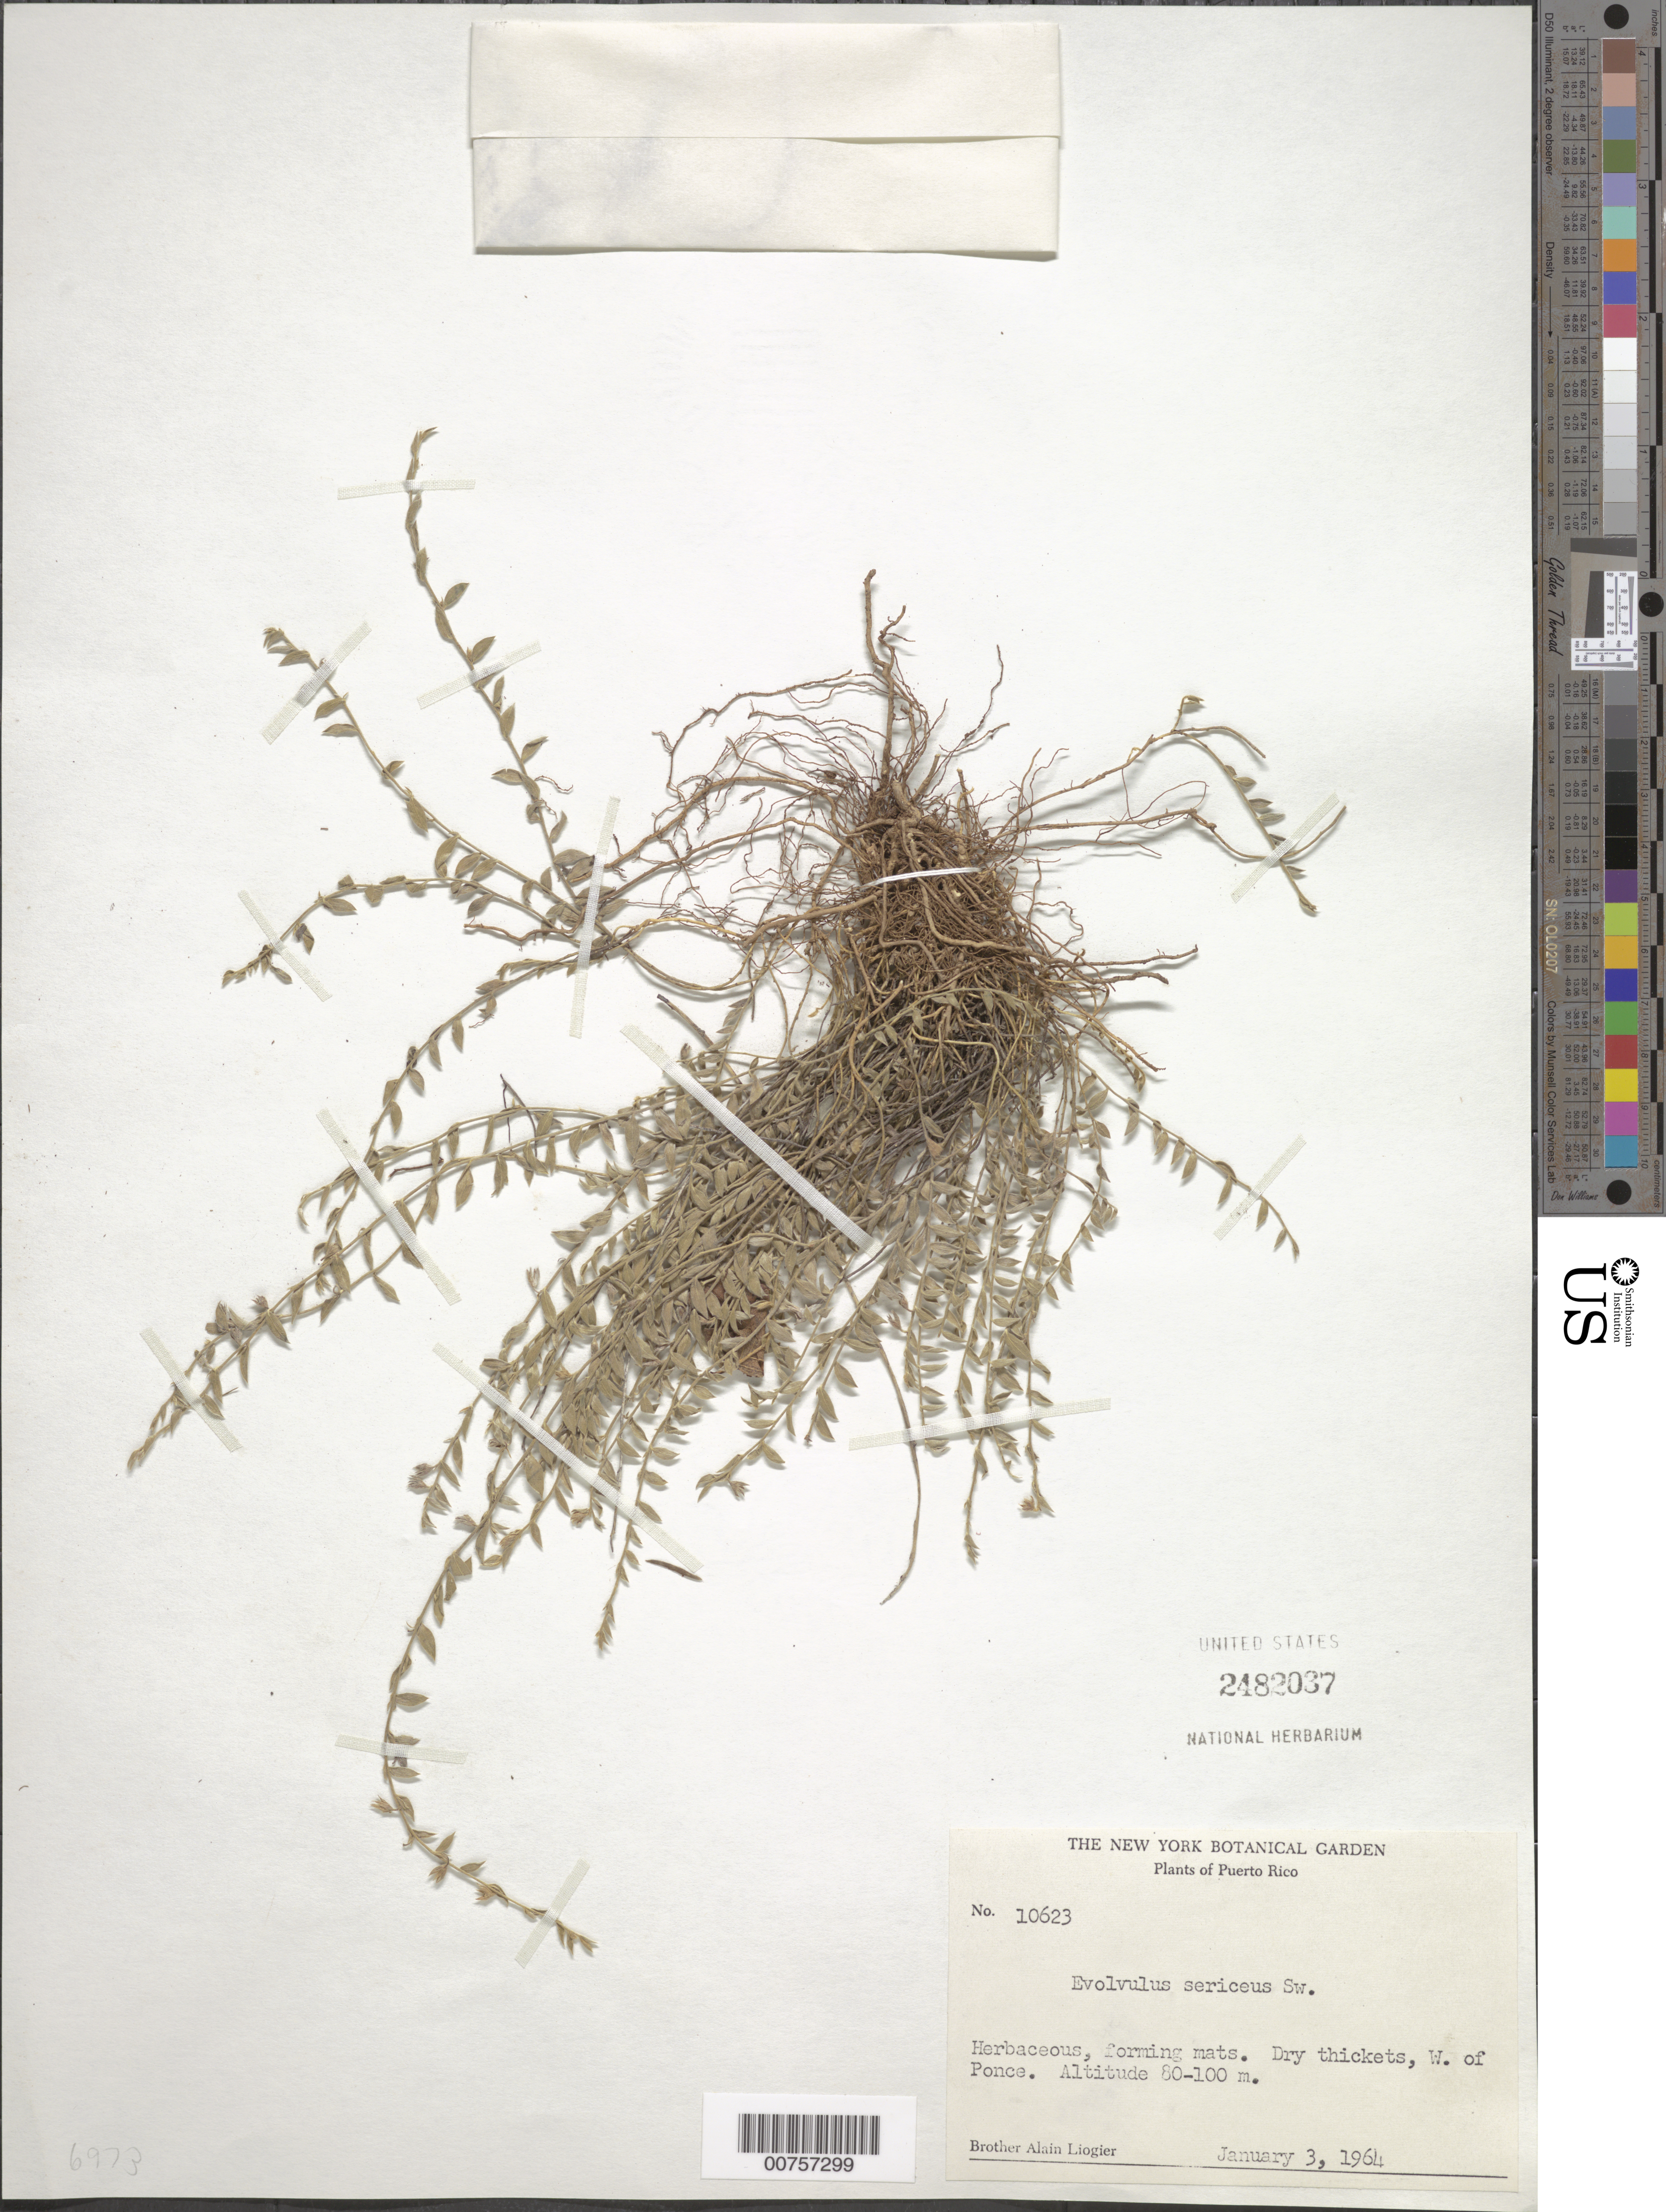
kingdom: Plantae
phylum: Tracheophyta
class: Magnoliopsida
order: Solanales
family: Convolvulaceae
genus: Evolvulus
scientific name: Evolvulus sericeus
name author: Sw.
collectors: A. H. Liogier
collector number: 10623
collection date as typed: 03 Jan 1964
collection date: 1964-01-03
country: Puerto Rico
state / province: Ponce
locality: W of Ponce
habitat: Dry thickets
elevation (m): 80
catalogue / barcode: US 2482037